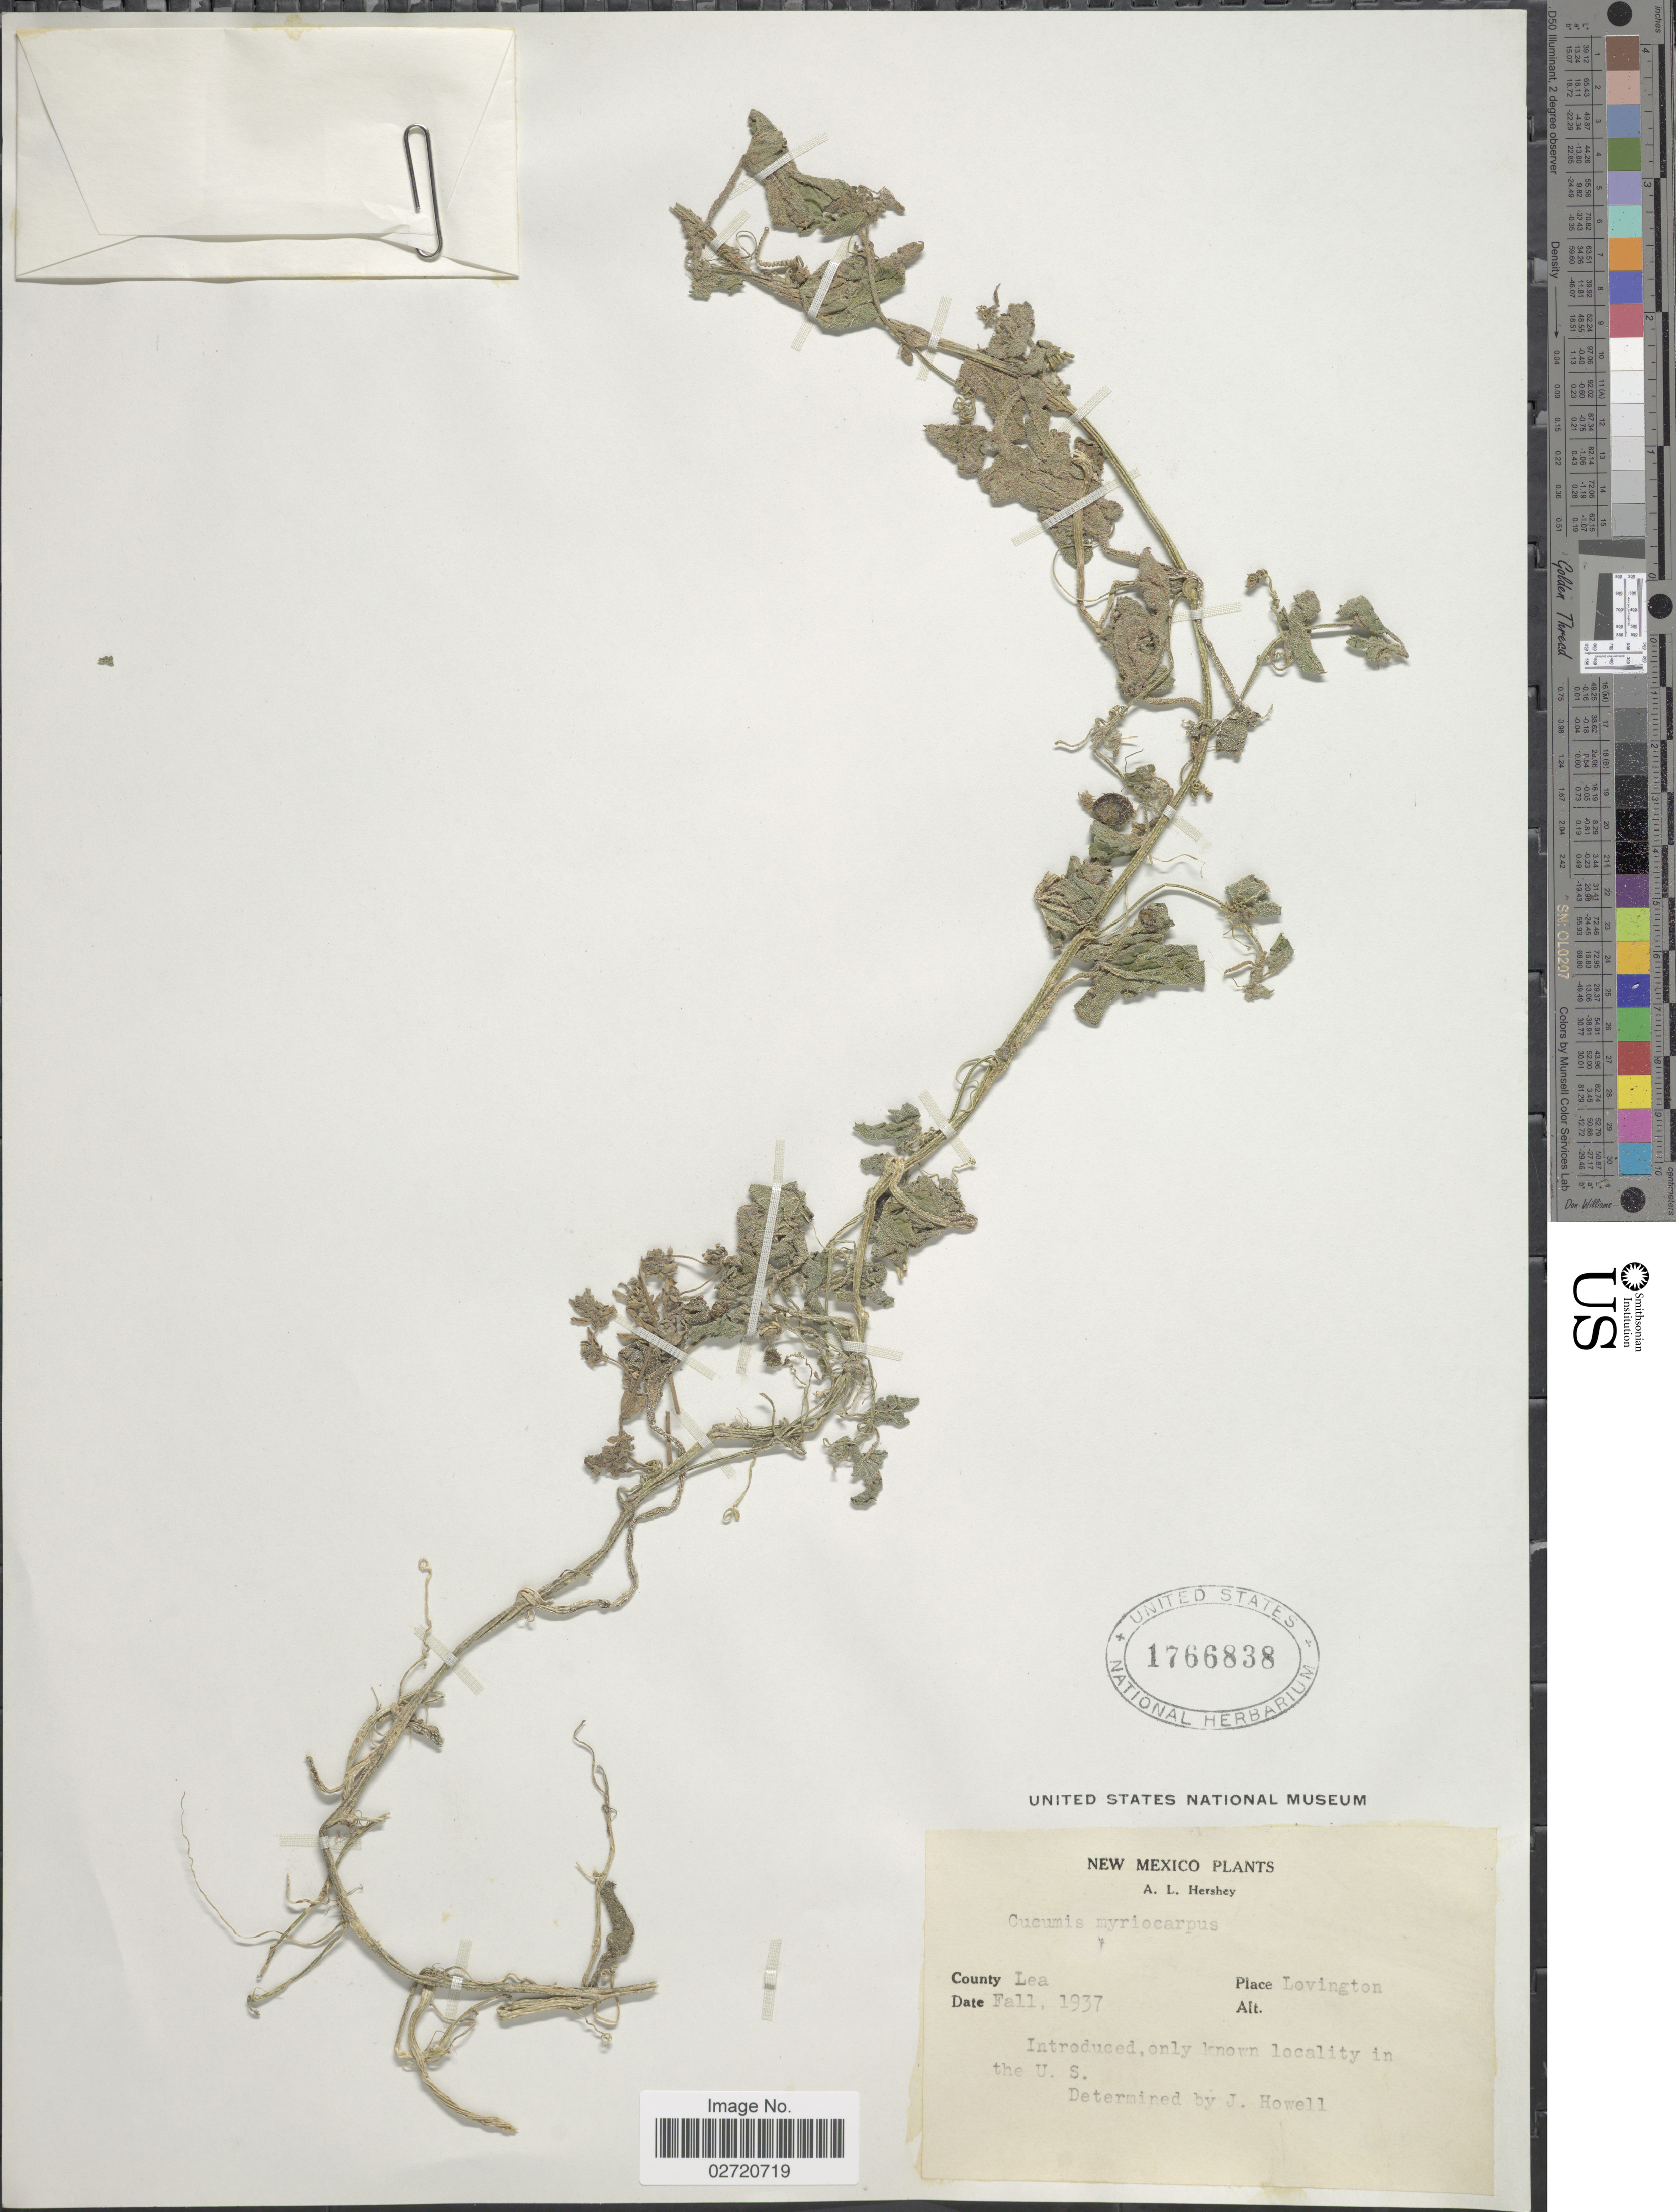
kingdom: Plantae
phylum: Tracheophyta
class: Magnoliopsida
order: Cucurbitales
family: Cucurbitaceae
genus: Cucumis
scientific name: Cucumis myriocarpus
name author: Naudin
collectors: A. Hershey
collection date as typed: Fall 1937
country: United States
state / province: New Mexico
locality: County Lea, Lovington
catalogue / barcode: US 1766838